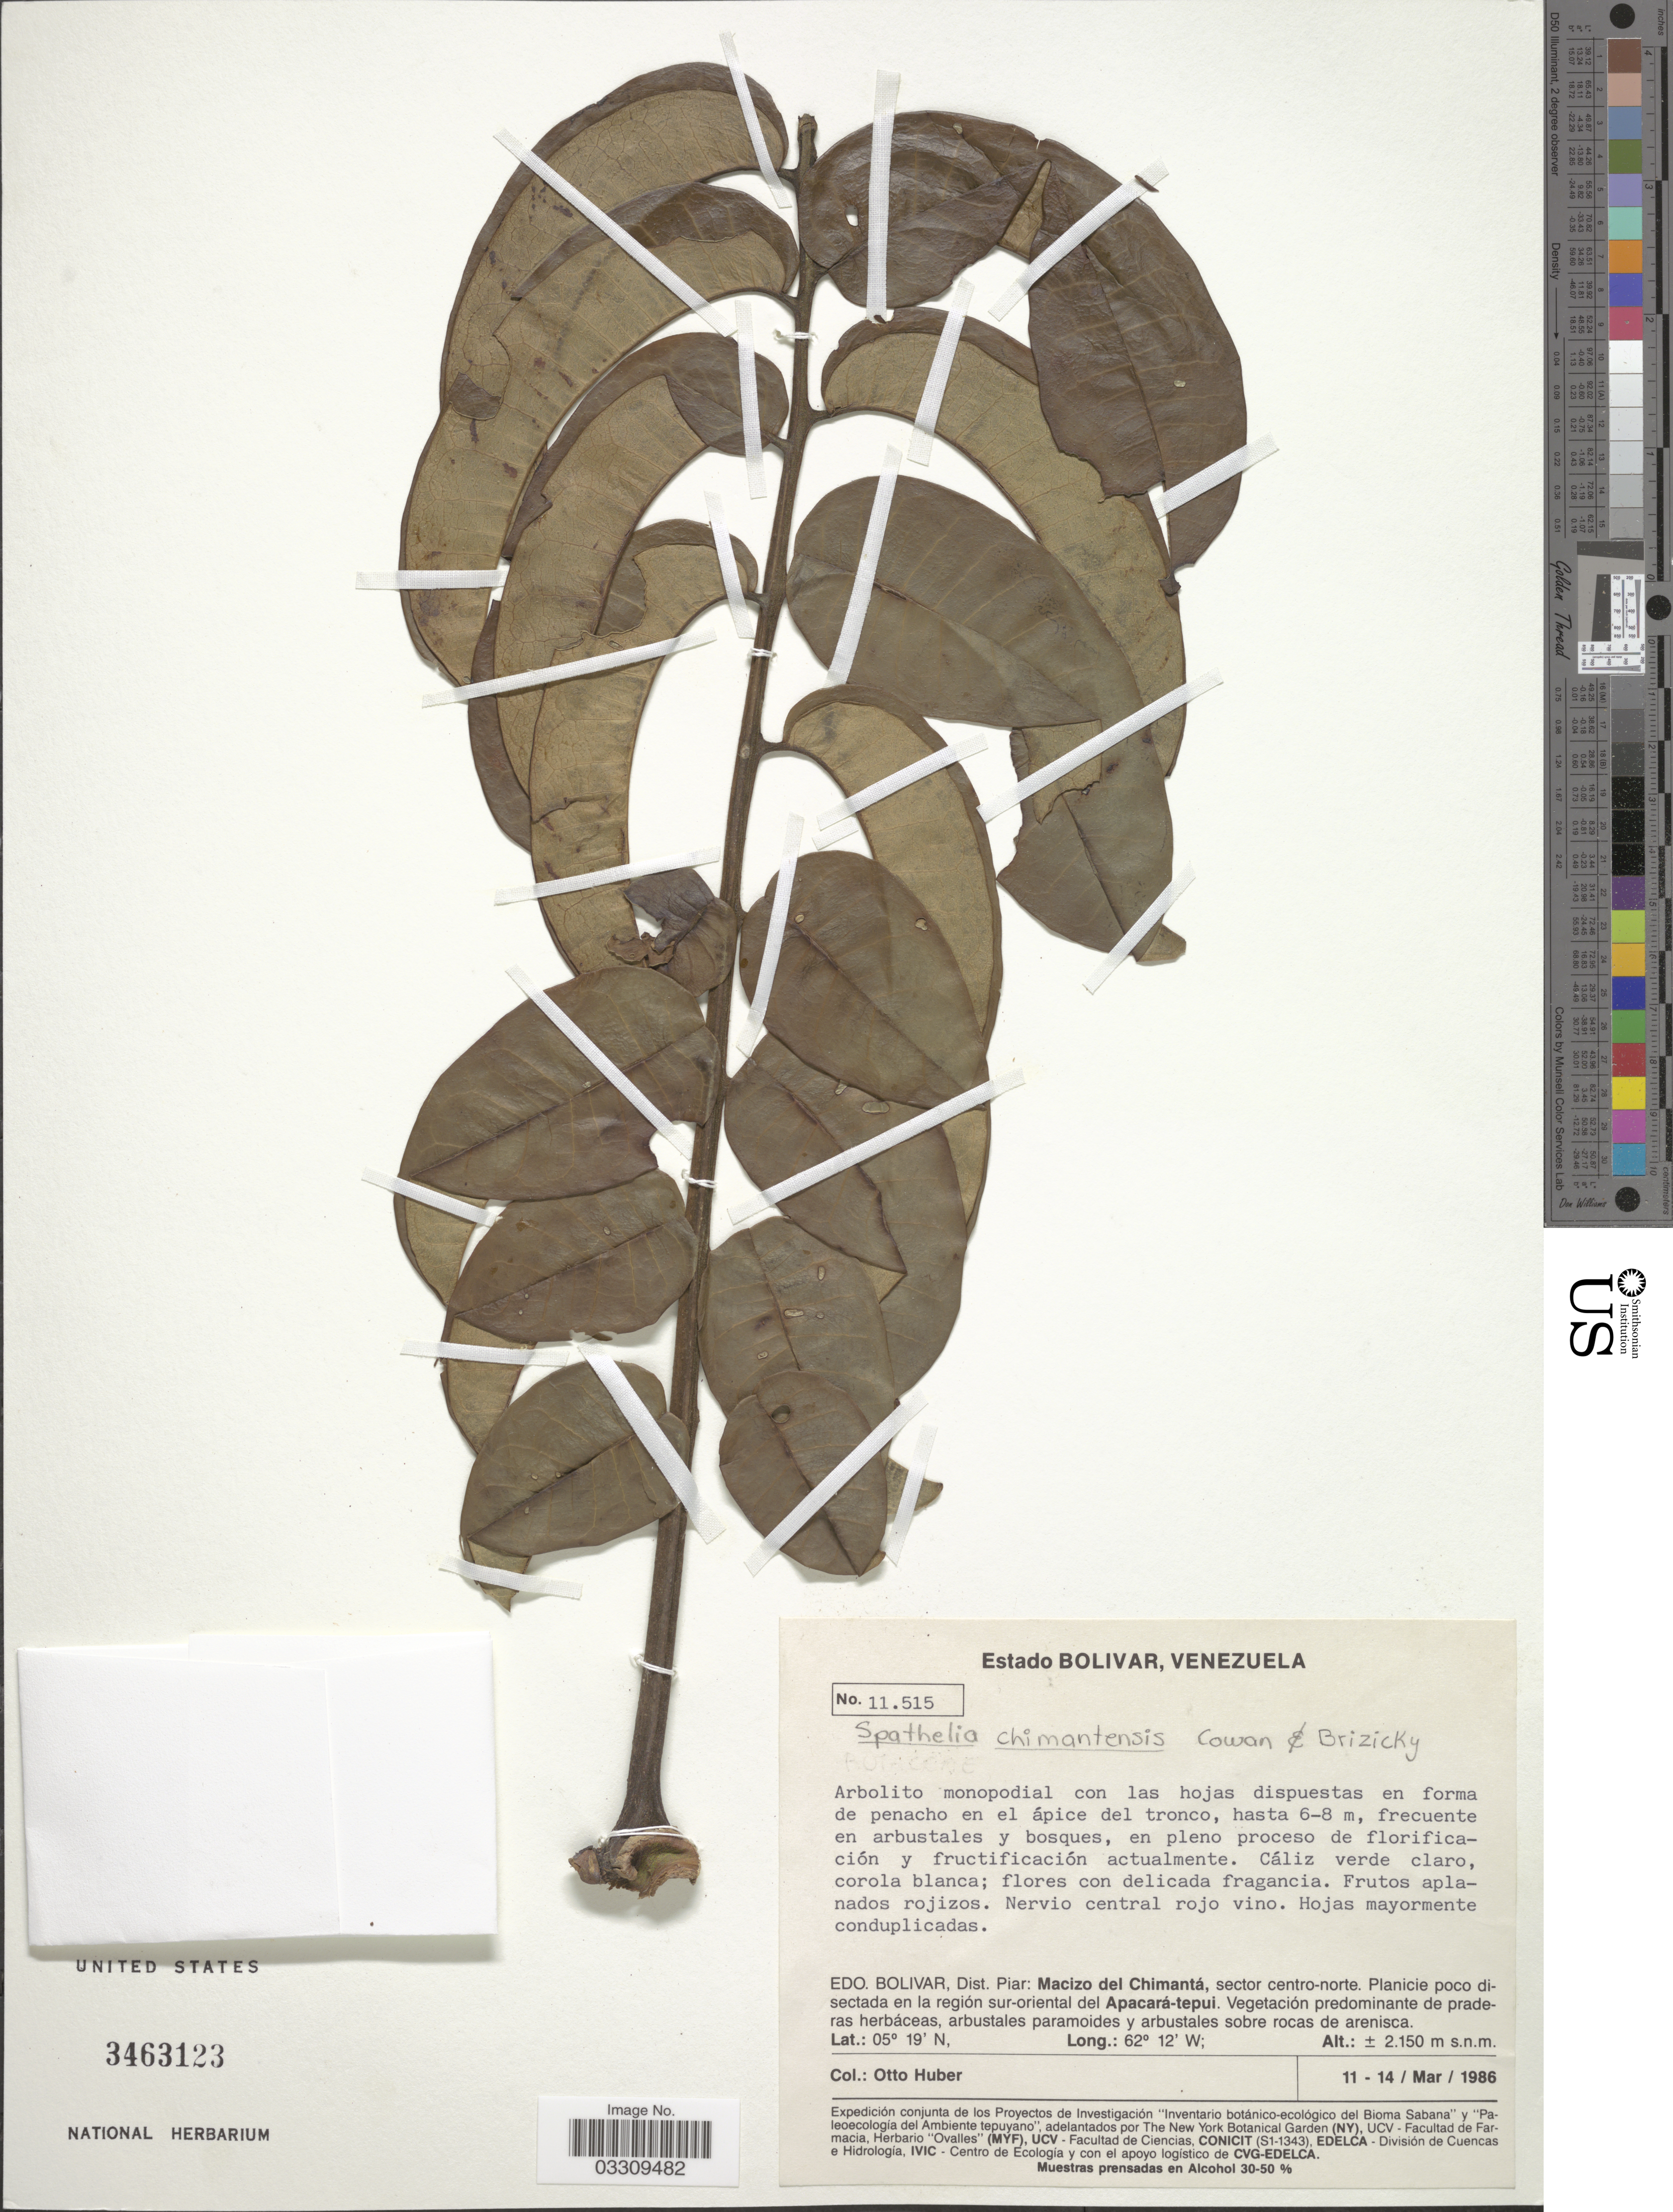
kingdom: Plantae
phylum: Tracheophyta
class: Magnoliopsida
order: Sapindales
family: Rutaceae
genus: Sohnreyia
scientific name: Sohnreyia ulei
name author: (Engl. ex Harms) Appelhans & Kessler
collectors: O. Huber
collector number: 11515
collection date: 1986-03-11/1986-03-14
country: Venezuela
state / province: Bolivar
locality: Dist. Piar: Macizo del Chimantá, sector centro-norte. Planicie poco disectada en la región sur-oriental del Apacará-tepui.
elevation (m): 2150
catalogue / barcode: US 3463123